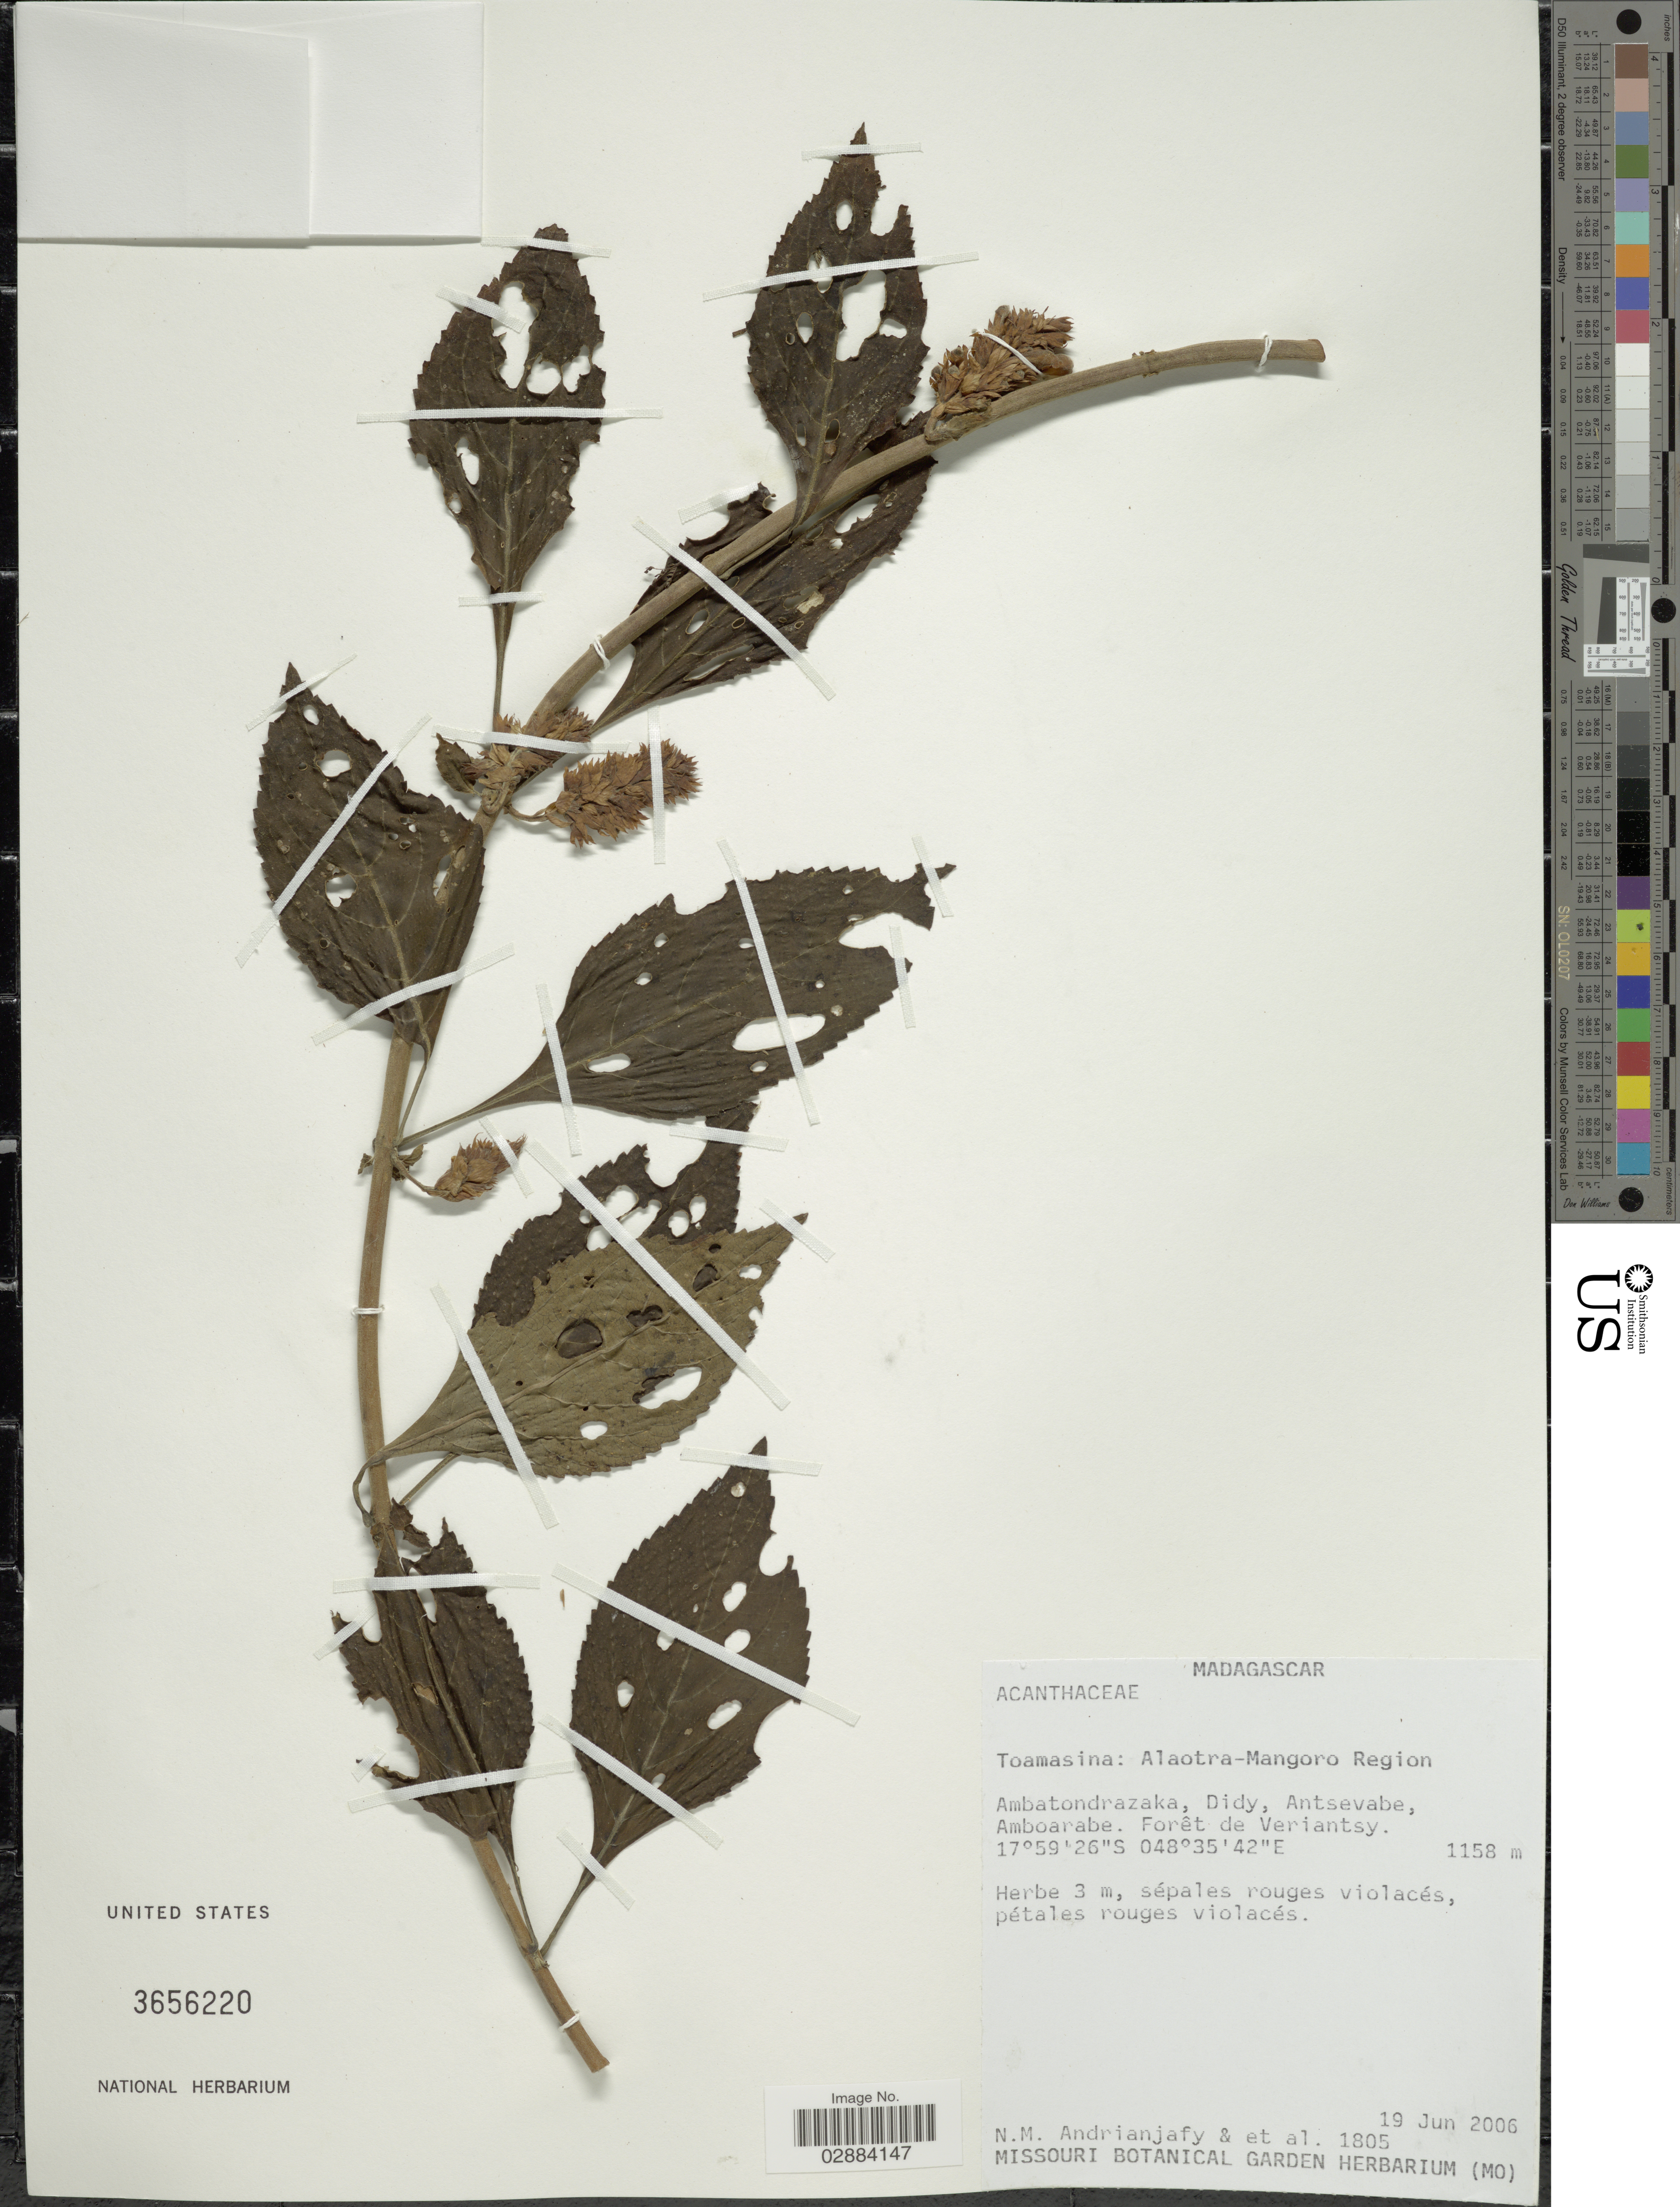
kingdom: Plantae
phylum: Tracheophyta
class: Magnoliopsida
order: Lamiales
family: Acanthaceae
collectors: N. M. Andrianjafy & et al.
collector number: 1805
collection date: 2006-06-19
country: Madagascar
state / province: Alaotra Mangoro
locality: Alaotra-Mangoro Region. Ambatondrazaka, Didy, Antsevabe, Amboarabe. Forêt de Veriantsy.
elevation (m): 1158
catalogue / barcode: US 3656220